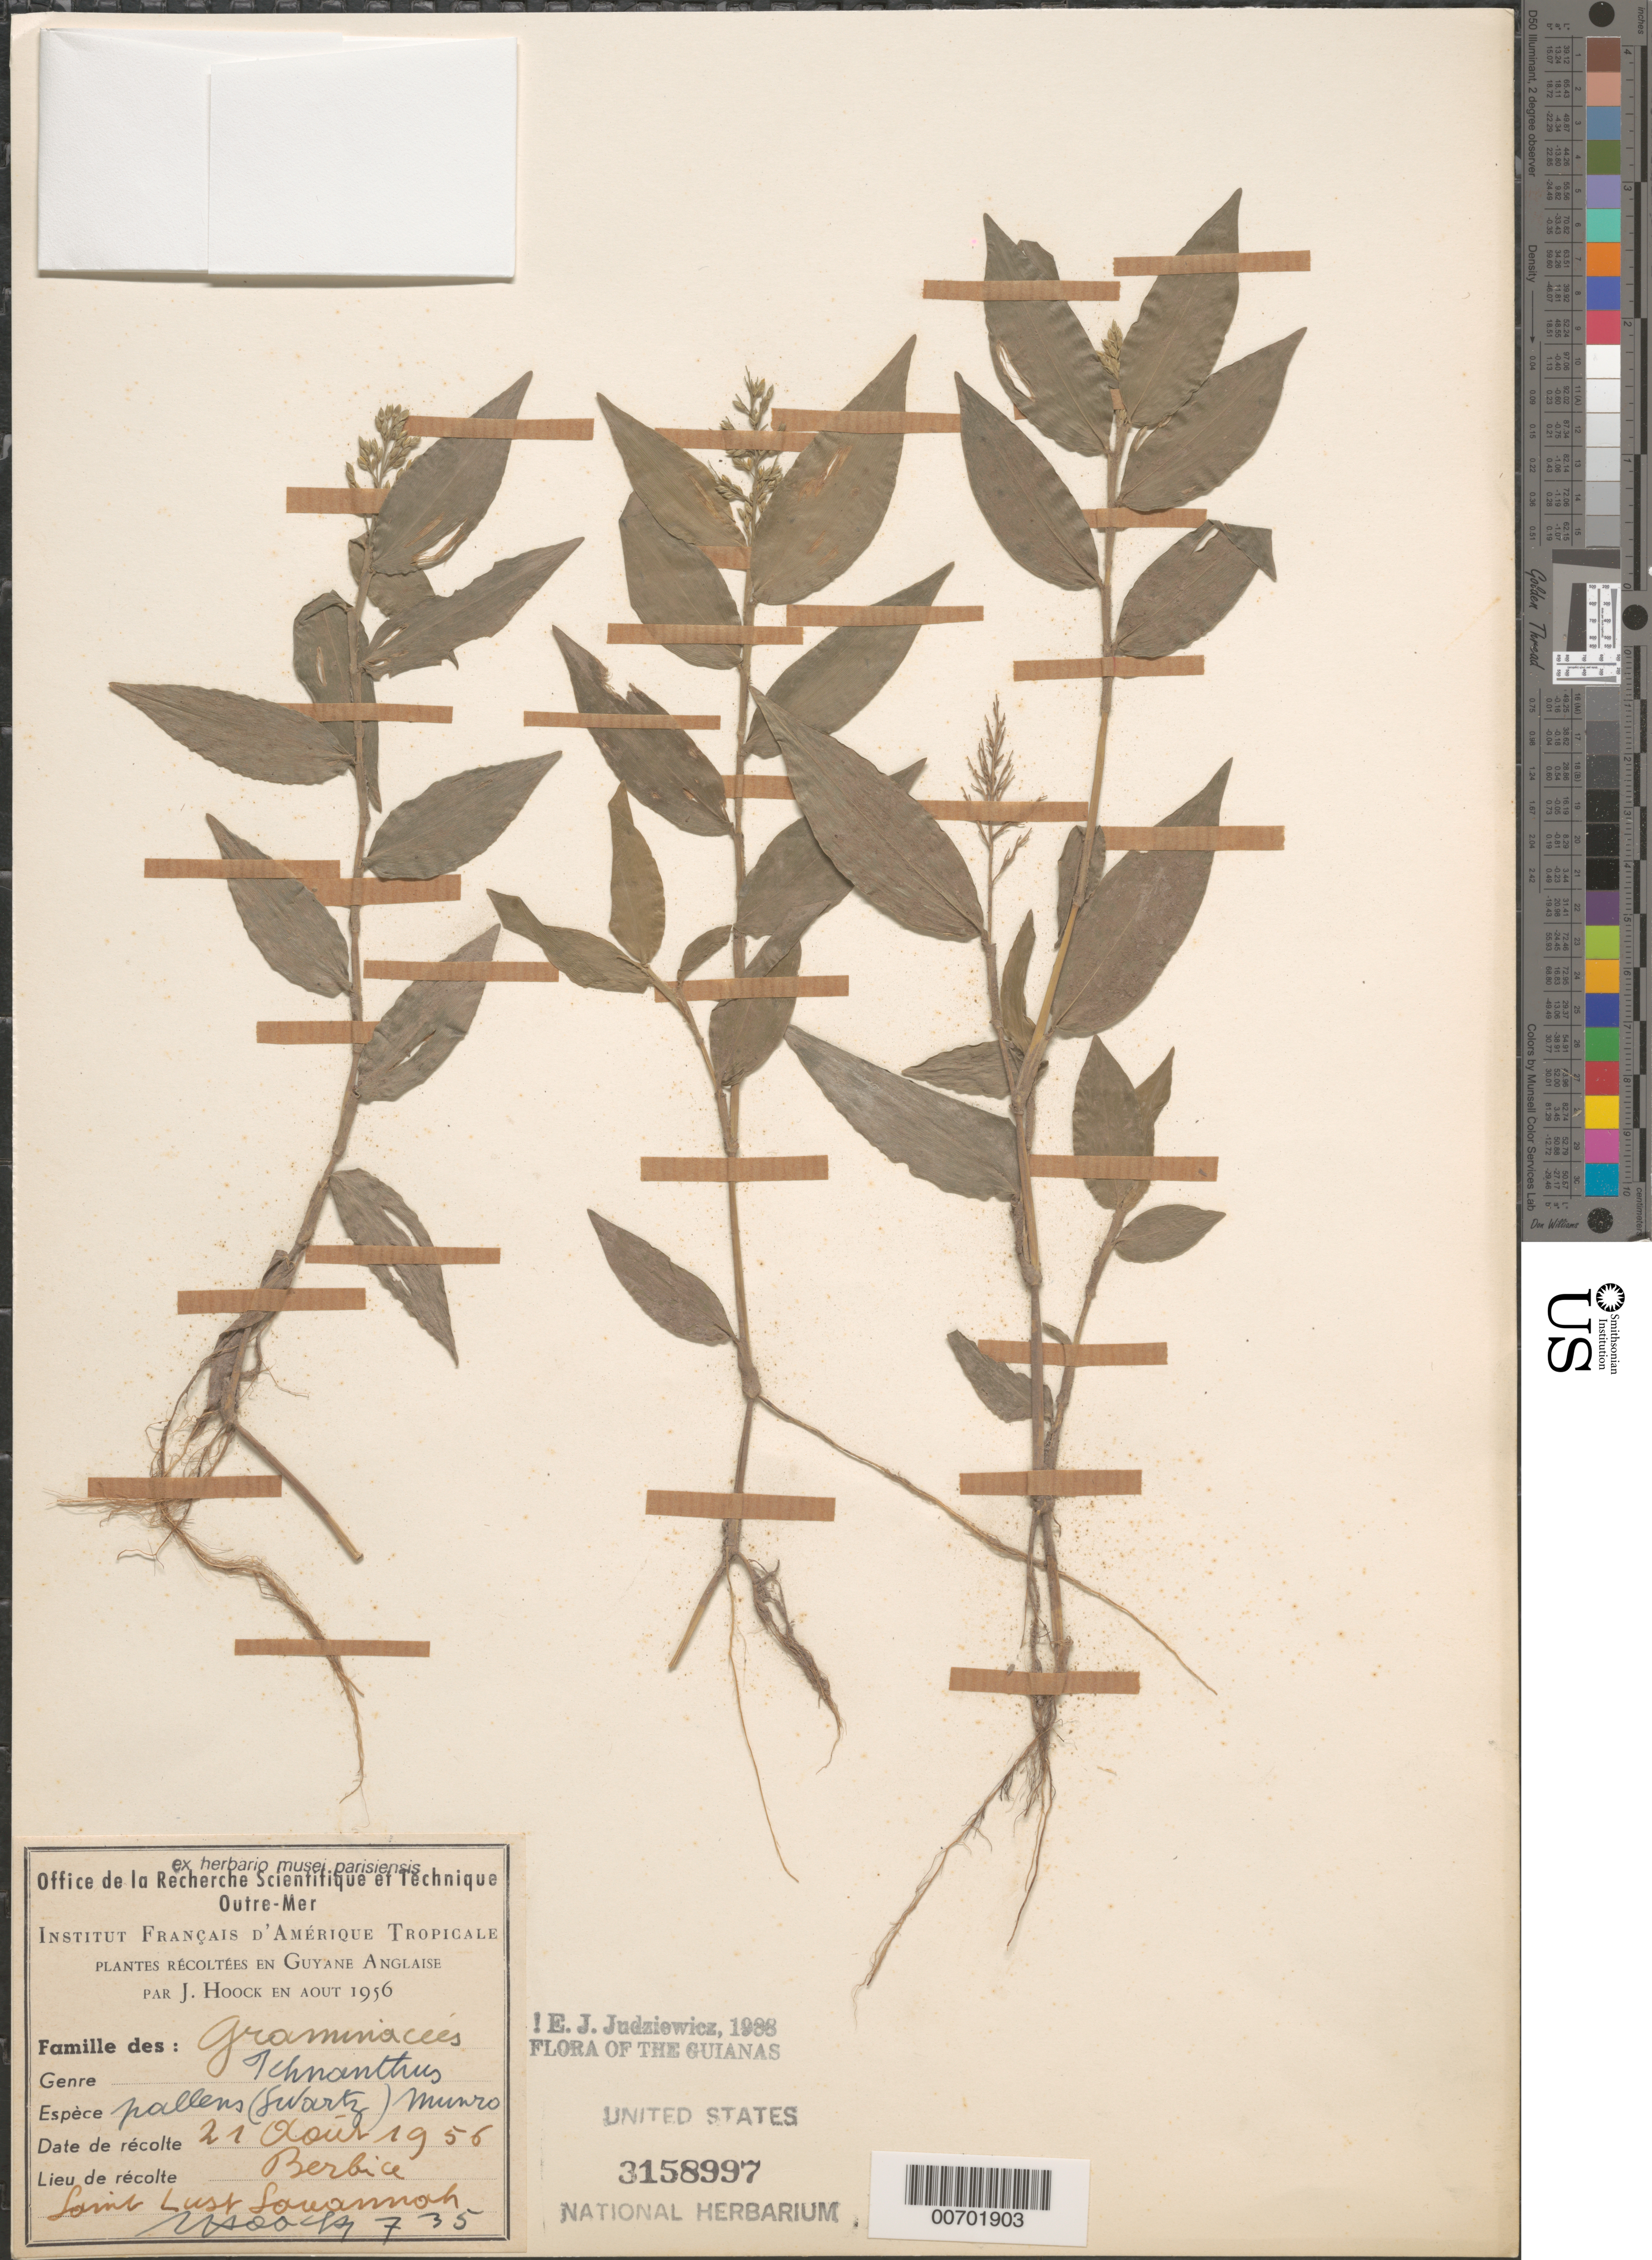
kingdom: Plantae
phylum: Tracheophyta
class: Liliopsida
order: Poales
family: Poaceae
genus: Ichnanthus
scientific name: Ichnanthus pallens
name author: (Sw.) Munro ex Benth.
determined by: Judziewicz, E. J.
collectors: J. Hoock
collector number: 735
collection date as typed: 21-Aug-56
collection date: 1956-08-21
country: Guyana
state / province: Mahaica-Berbice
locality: Berbice, Larib Lust Savanna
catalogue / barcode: US 3158997